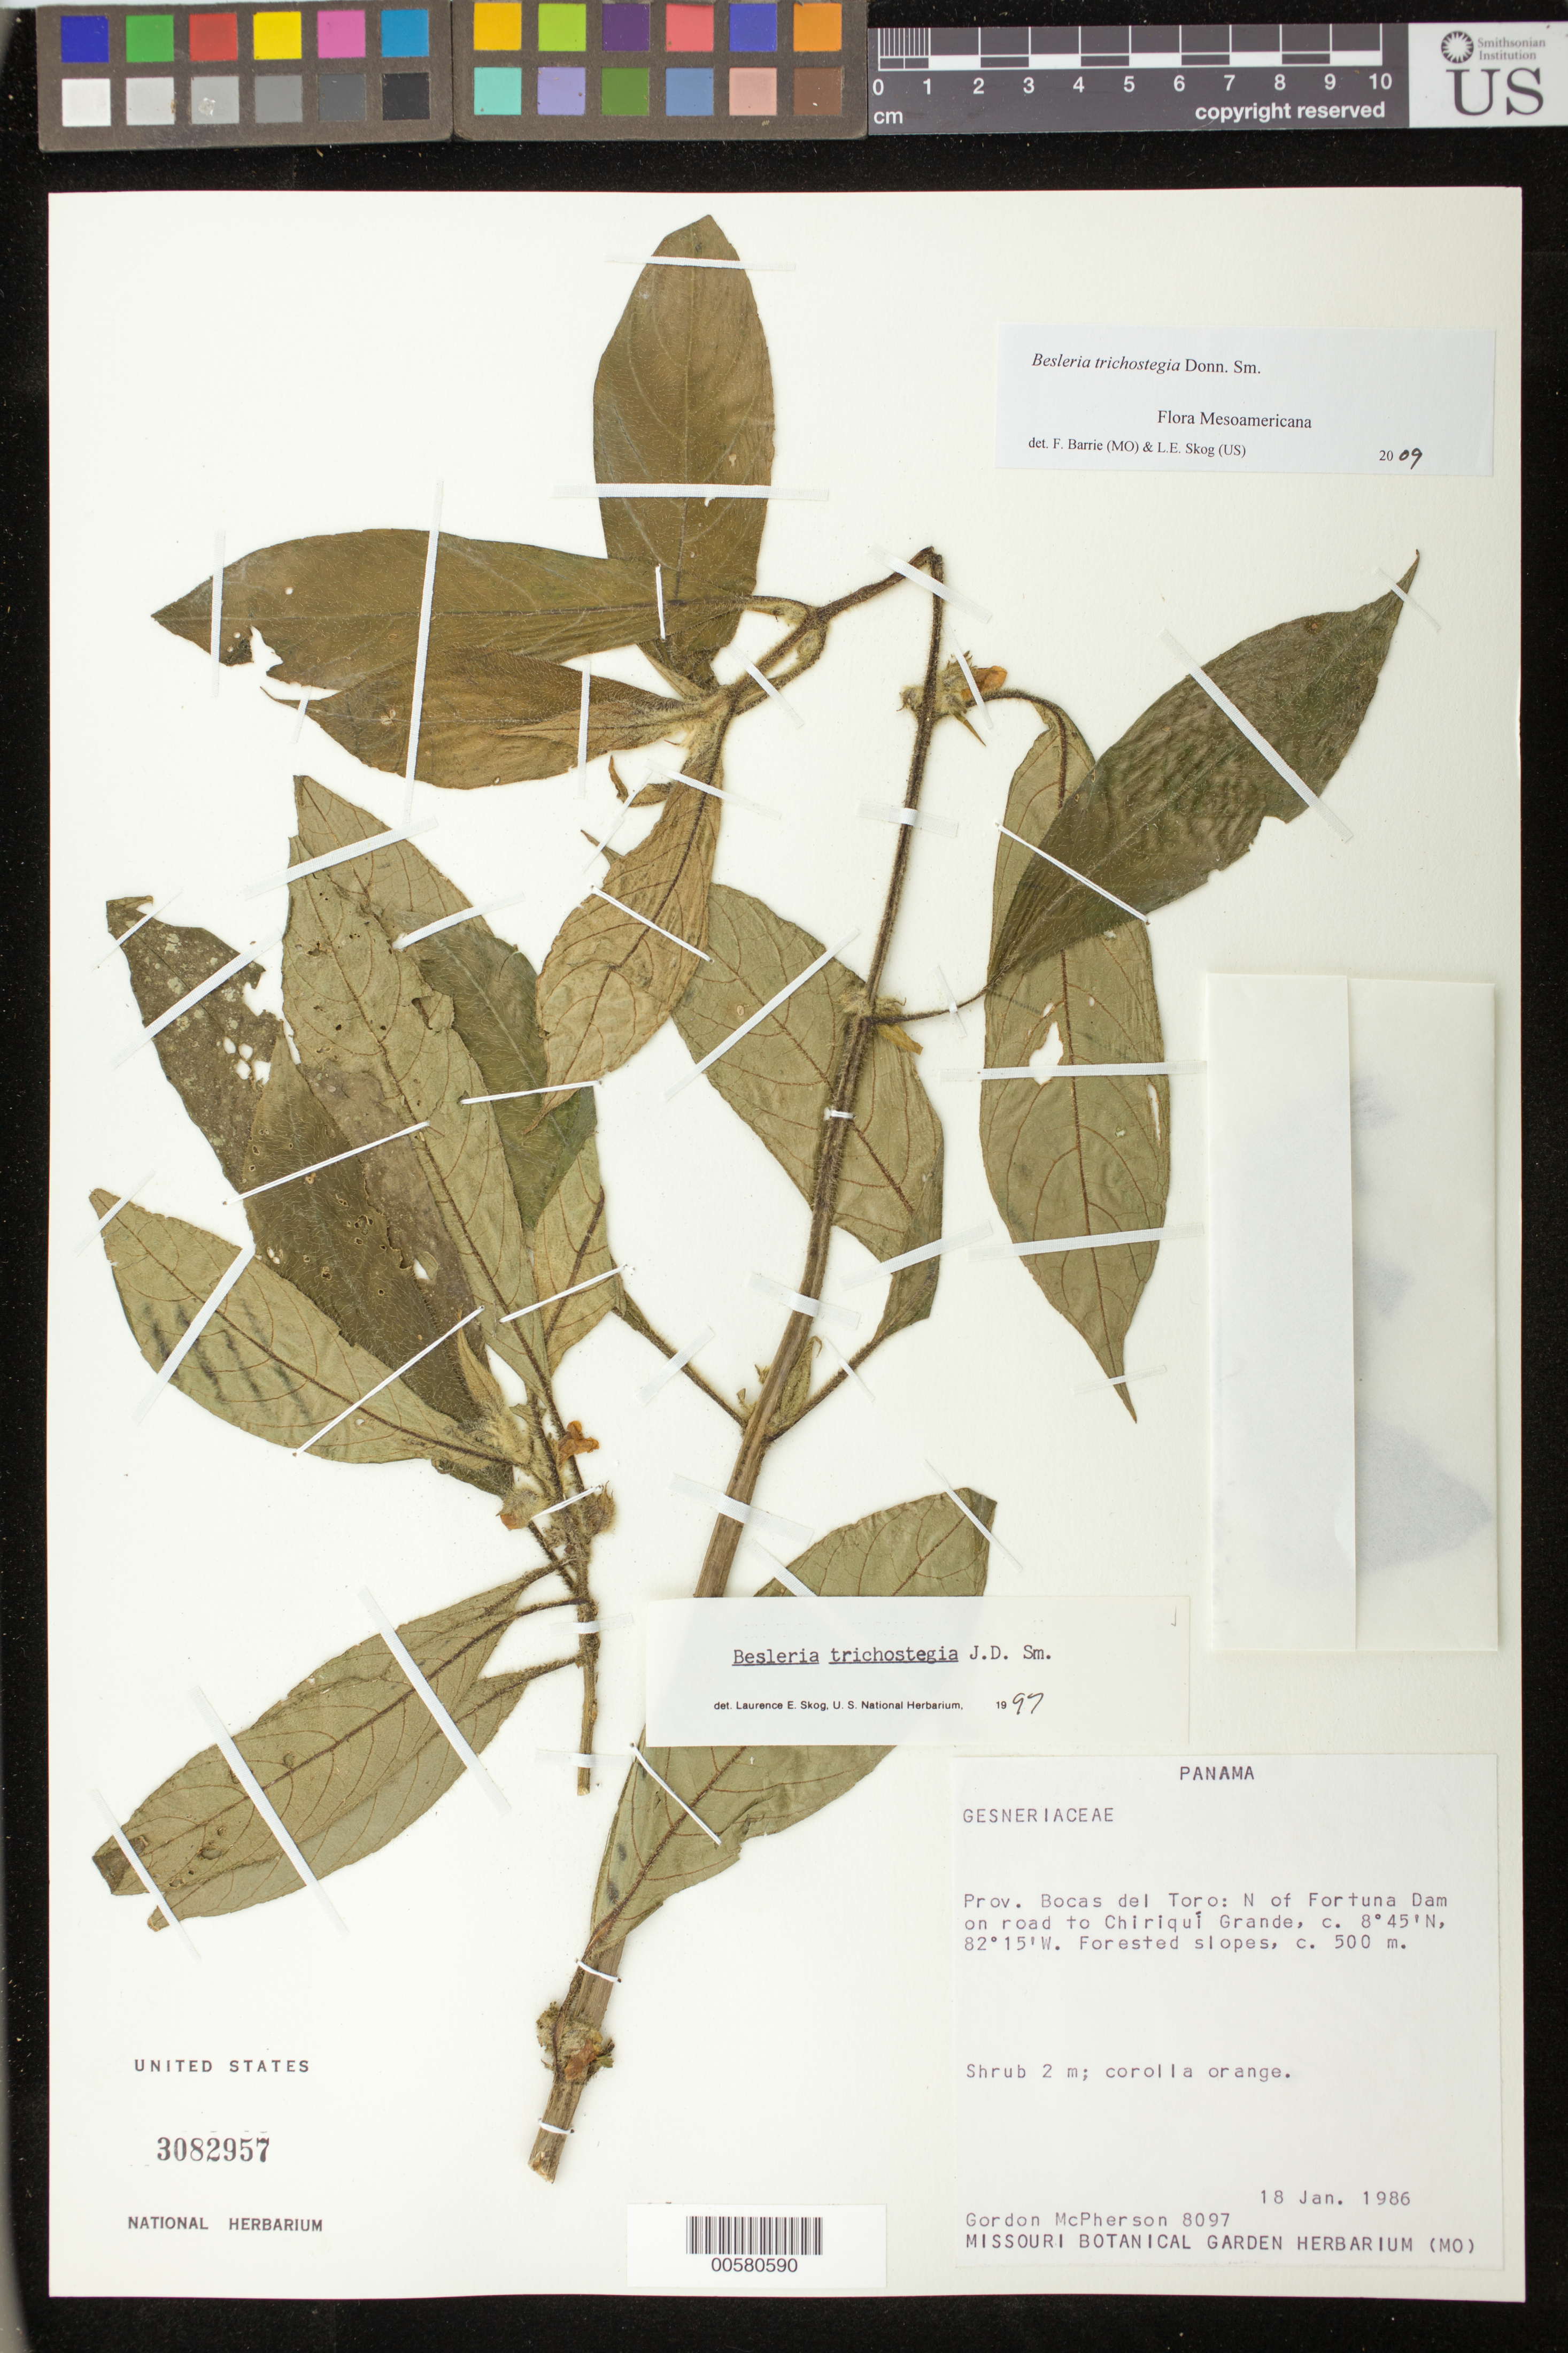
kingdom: Plantae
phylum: Tracheophyta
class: Magnoliopsida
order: Lamiales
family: Gesneriaceae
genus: Besleria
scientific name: Besleria trichostegia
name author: Donn. Sm.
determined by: Skog, Laurence E.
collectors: G. D. McPherson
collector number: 8097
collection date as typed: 18 Jan 1986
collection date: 1986-01-18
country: Panama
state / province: Bocas del Toro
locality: N of Fortuna Dam on road to Chiriquí Grande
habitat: Forested slopes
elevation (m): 500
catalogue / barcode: US 3082957